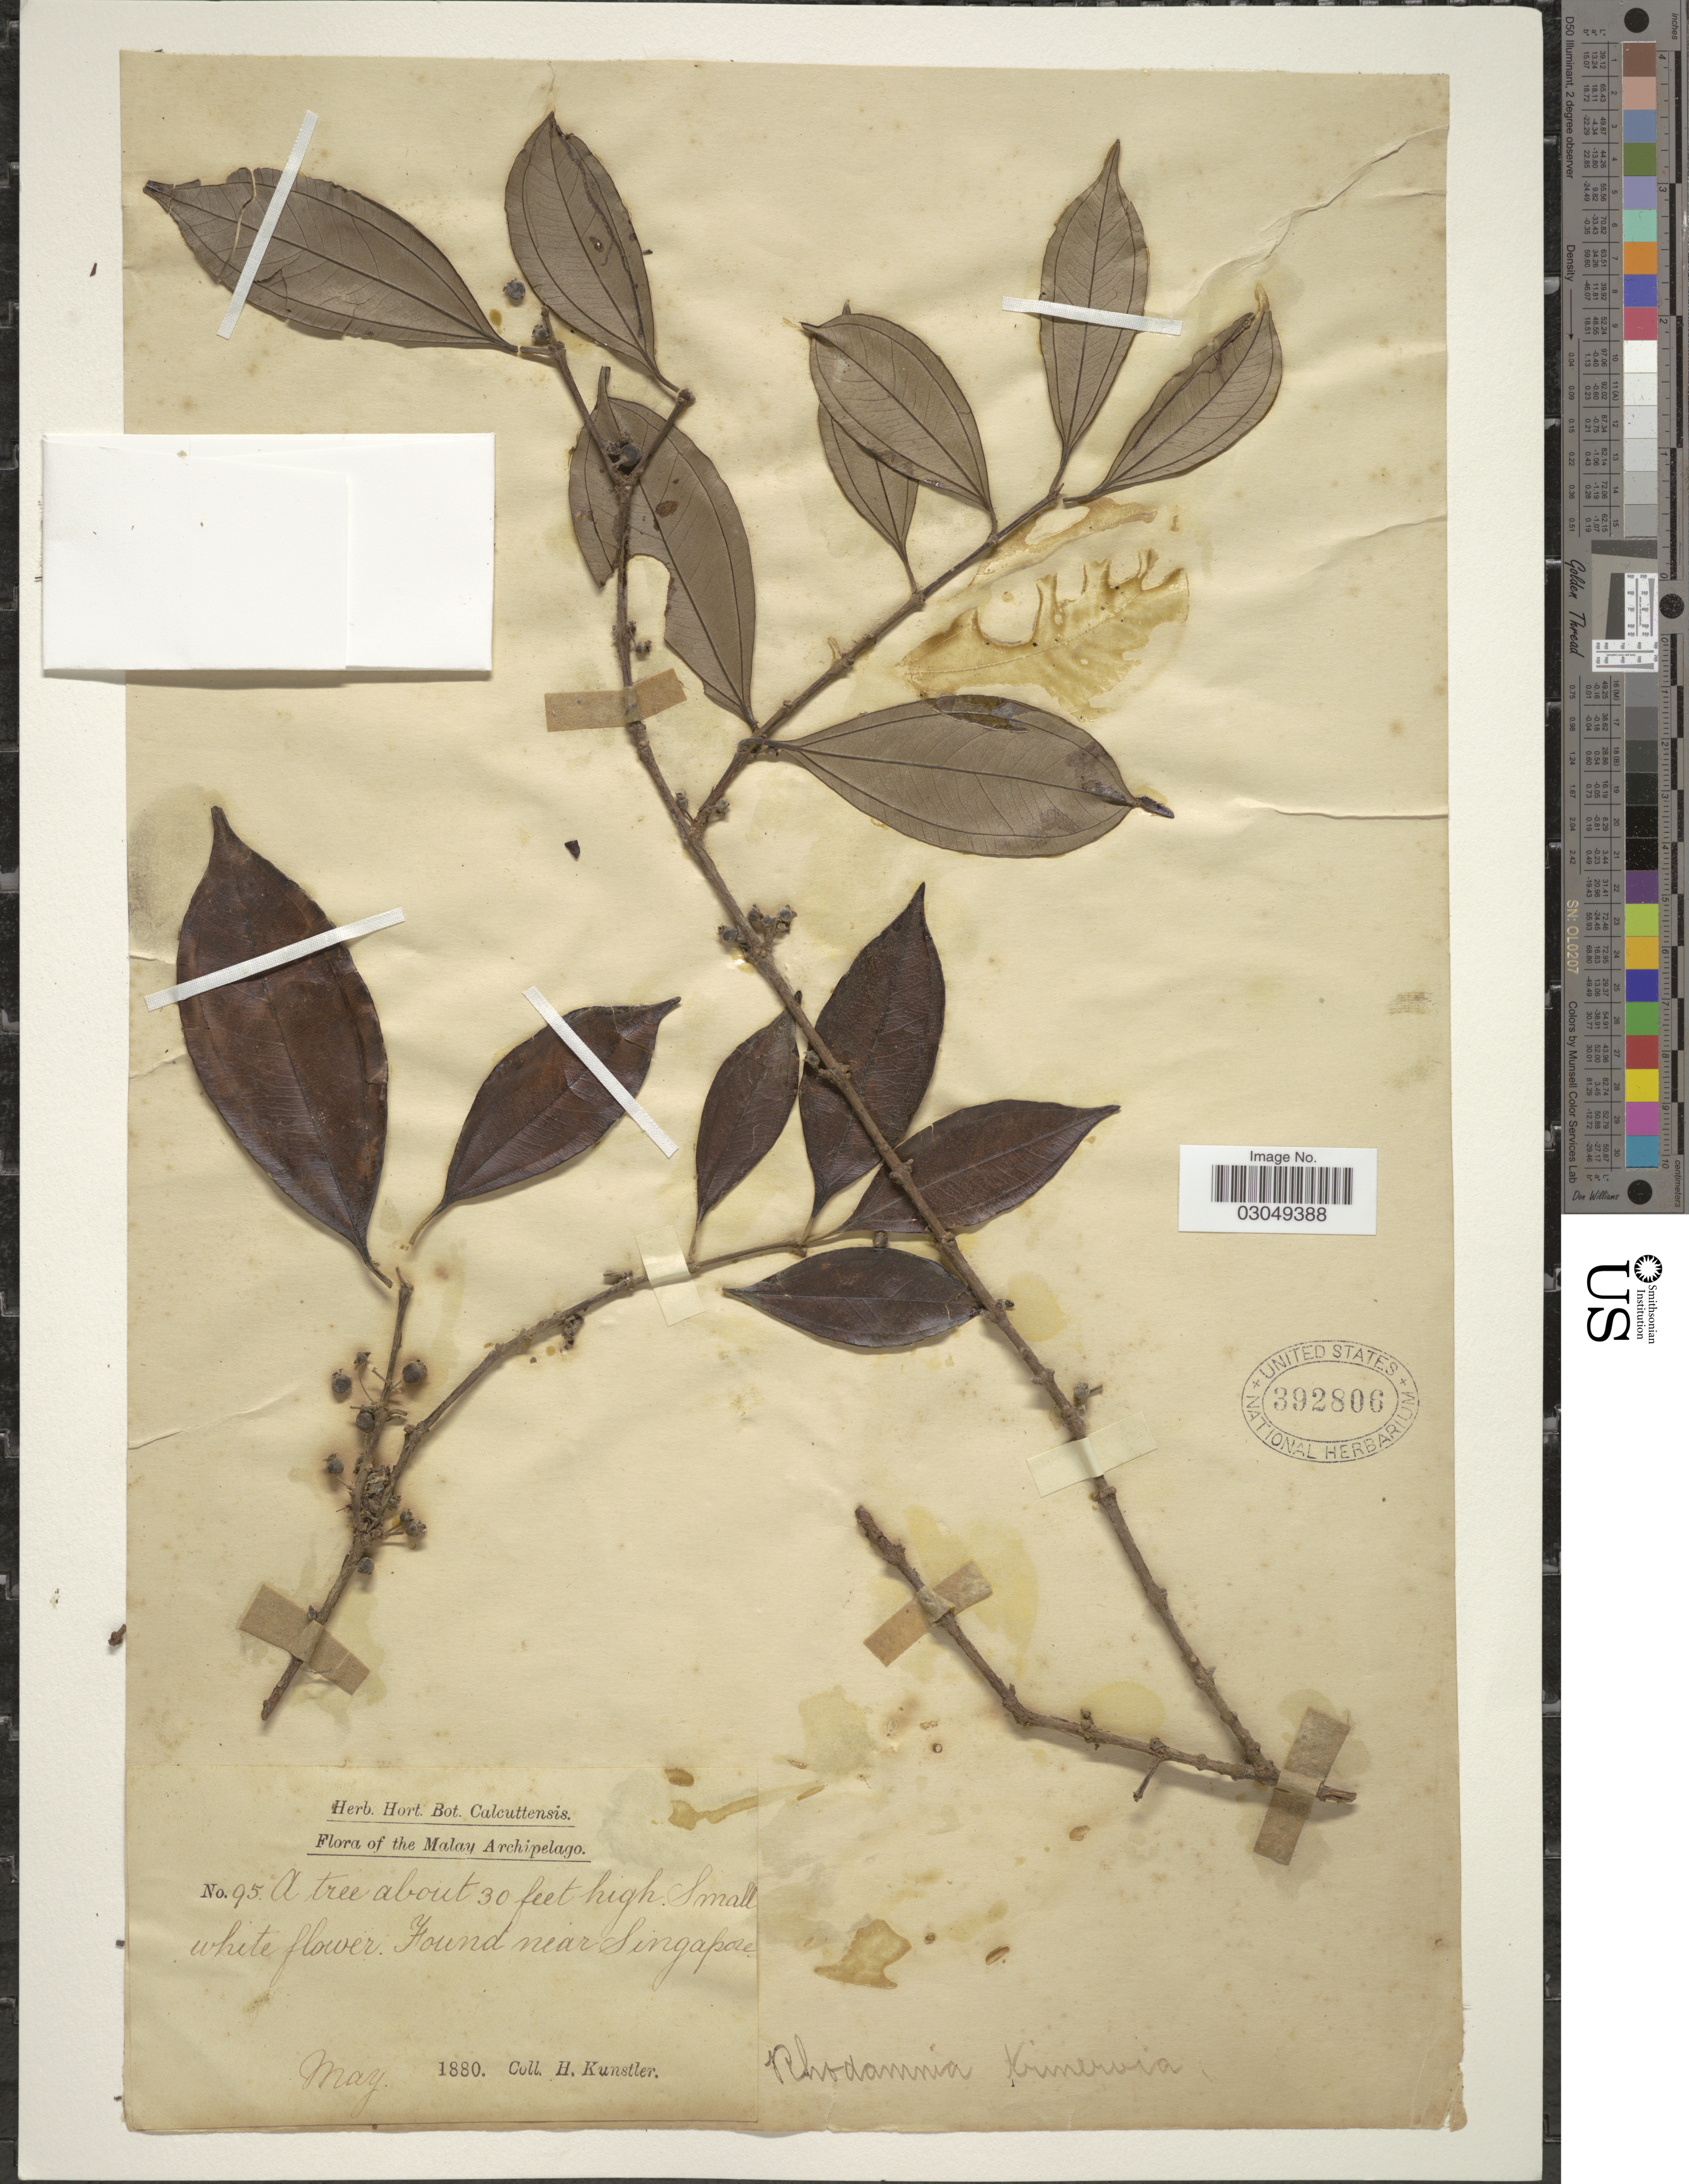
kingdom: Plantae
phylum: Tracheophyta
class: Magnoliopsida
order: Myrtales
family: Myrtaceae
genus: Rhodamnia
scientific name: Rhodamnia trinervia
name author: Reinw. ex Blume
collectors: H. Kunstler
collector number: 95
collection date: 1880-05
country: Singapore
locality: Malay Archipelago. Found near Singapore.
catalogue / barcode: US 392806